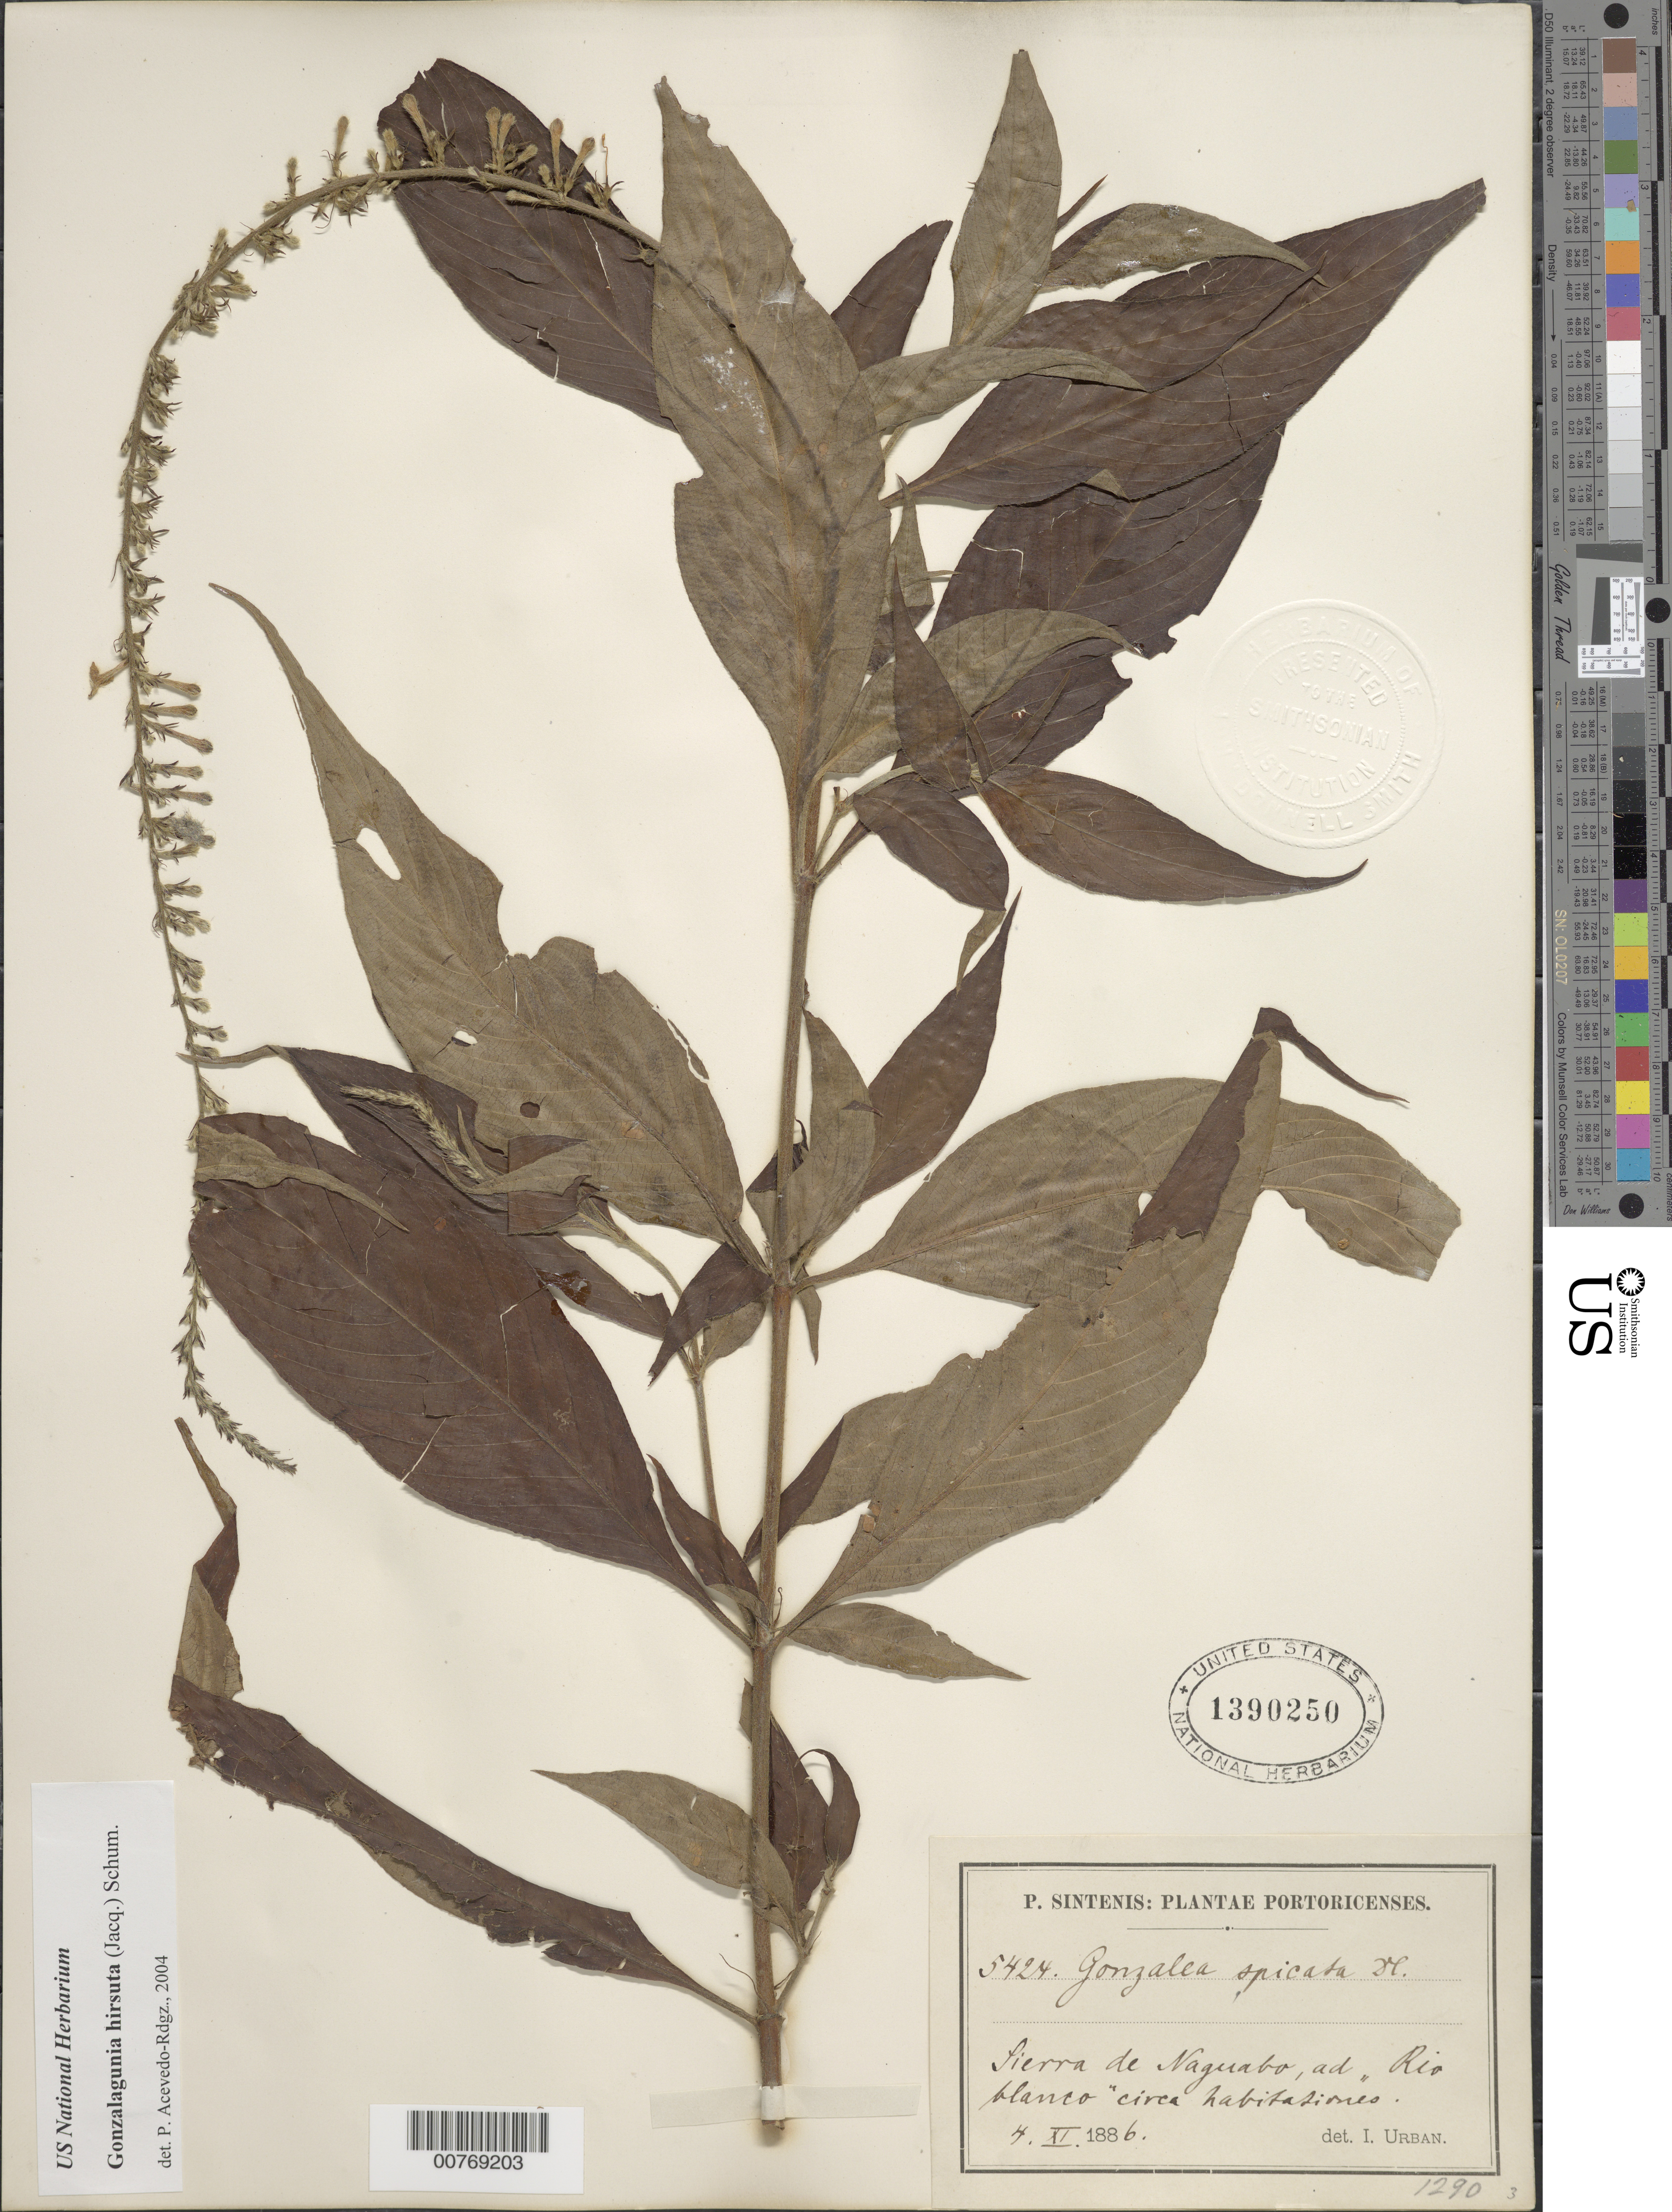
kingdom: Plantae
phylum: Tracheophyta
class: Magnoliopsida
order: Gentianales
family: Rubiaceae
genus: Gonzalagunia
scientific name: Gonzalagunia hirsuta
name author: (Jacq.) K. Schum.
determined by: Acevedo-Rodríguez, P., (BOT), Smithsonian Institution - National Museum of Natural History (UNITED STATES)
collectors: P. Sintenis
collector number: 5424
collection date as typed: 04 Nov 1886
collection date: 1886-11-04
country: Puerto Rico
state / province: Naguabo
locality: Sierra de Naguabo, ad Río Blanco circa habitasiones [sic]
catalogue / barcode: US 1390250